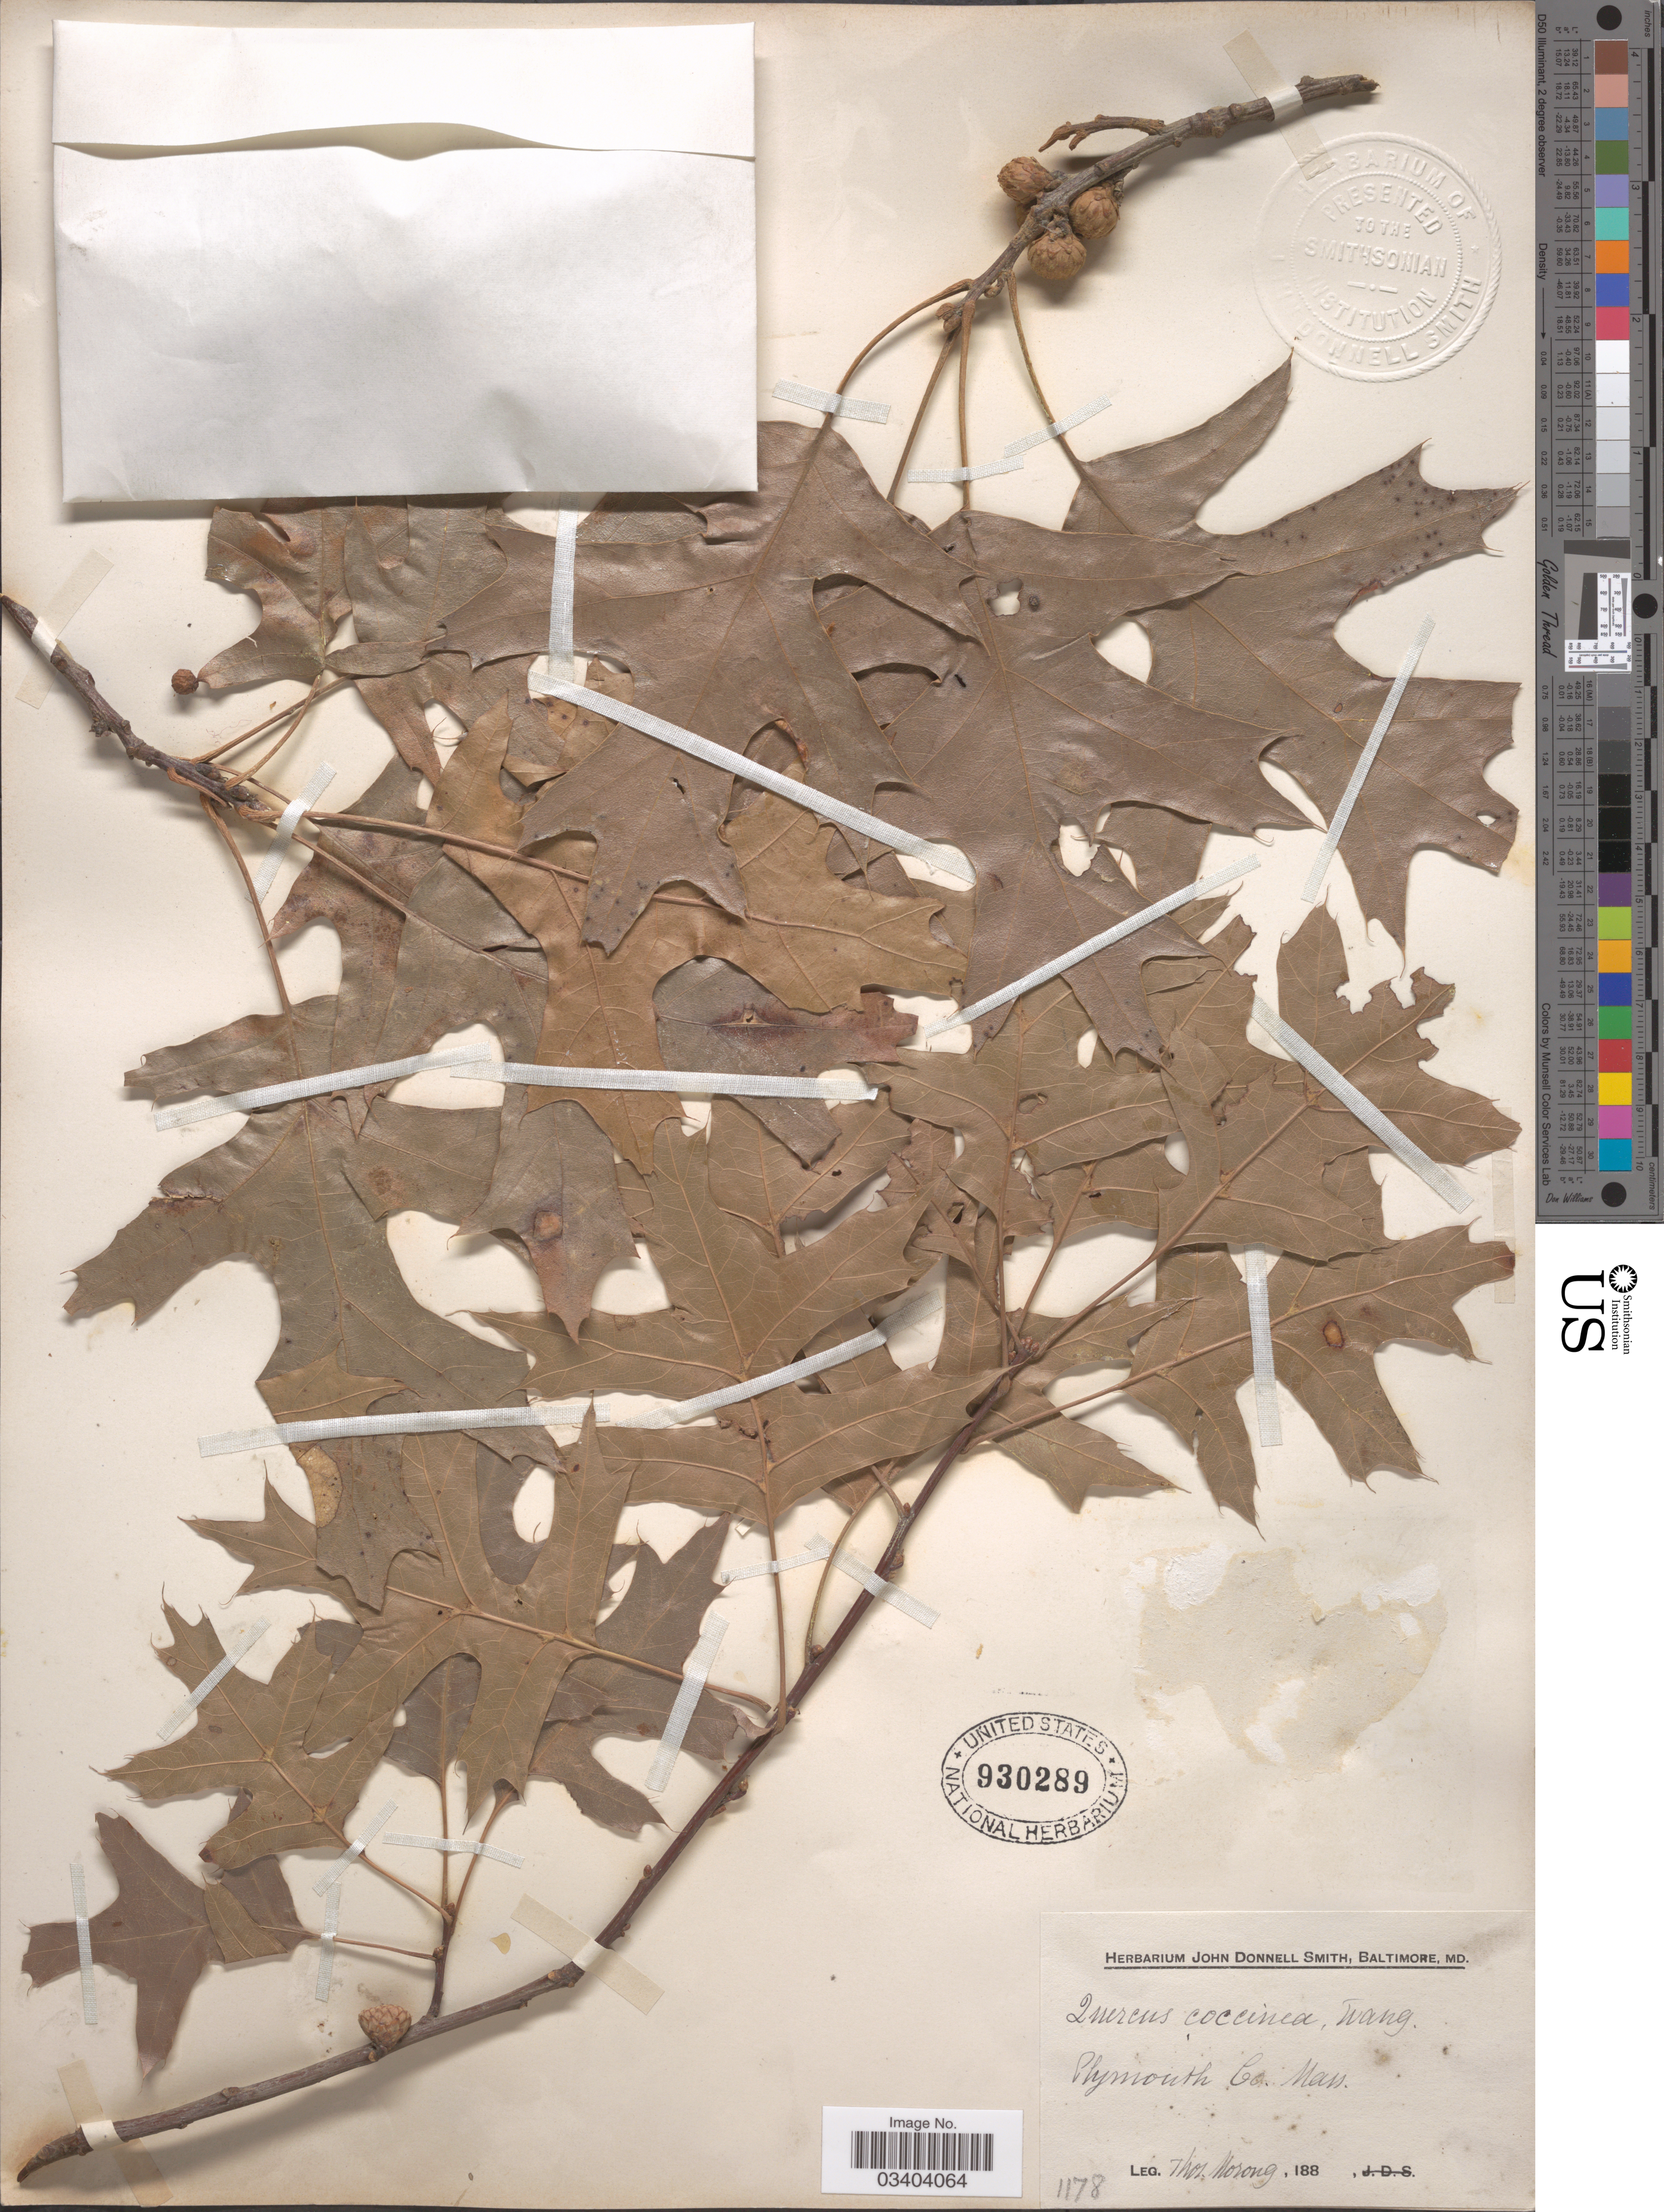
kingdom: Plantae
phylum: Tracheophyta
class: Magnoliopsida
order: Fagales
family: Fagaceae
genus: Quercus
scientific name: Quercus coccinea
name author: Münchh.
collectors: ex herb. T. Morong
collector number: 1178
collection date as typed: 188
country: United States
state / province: Massachusetts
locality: Plymouth Co.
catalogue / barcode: US 930289